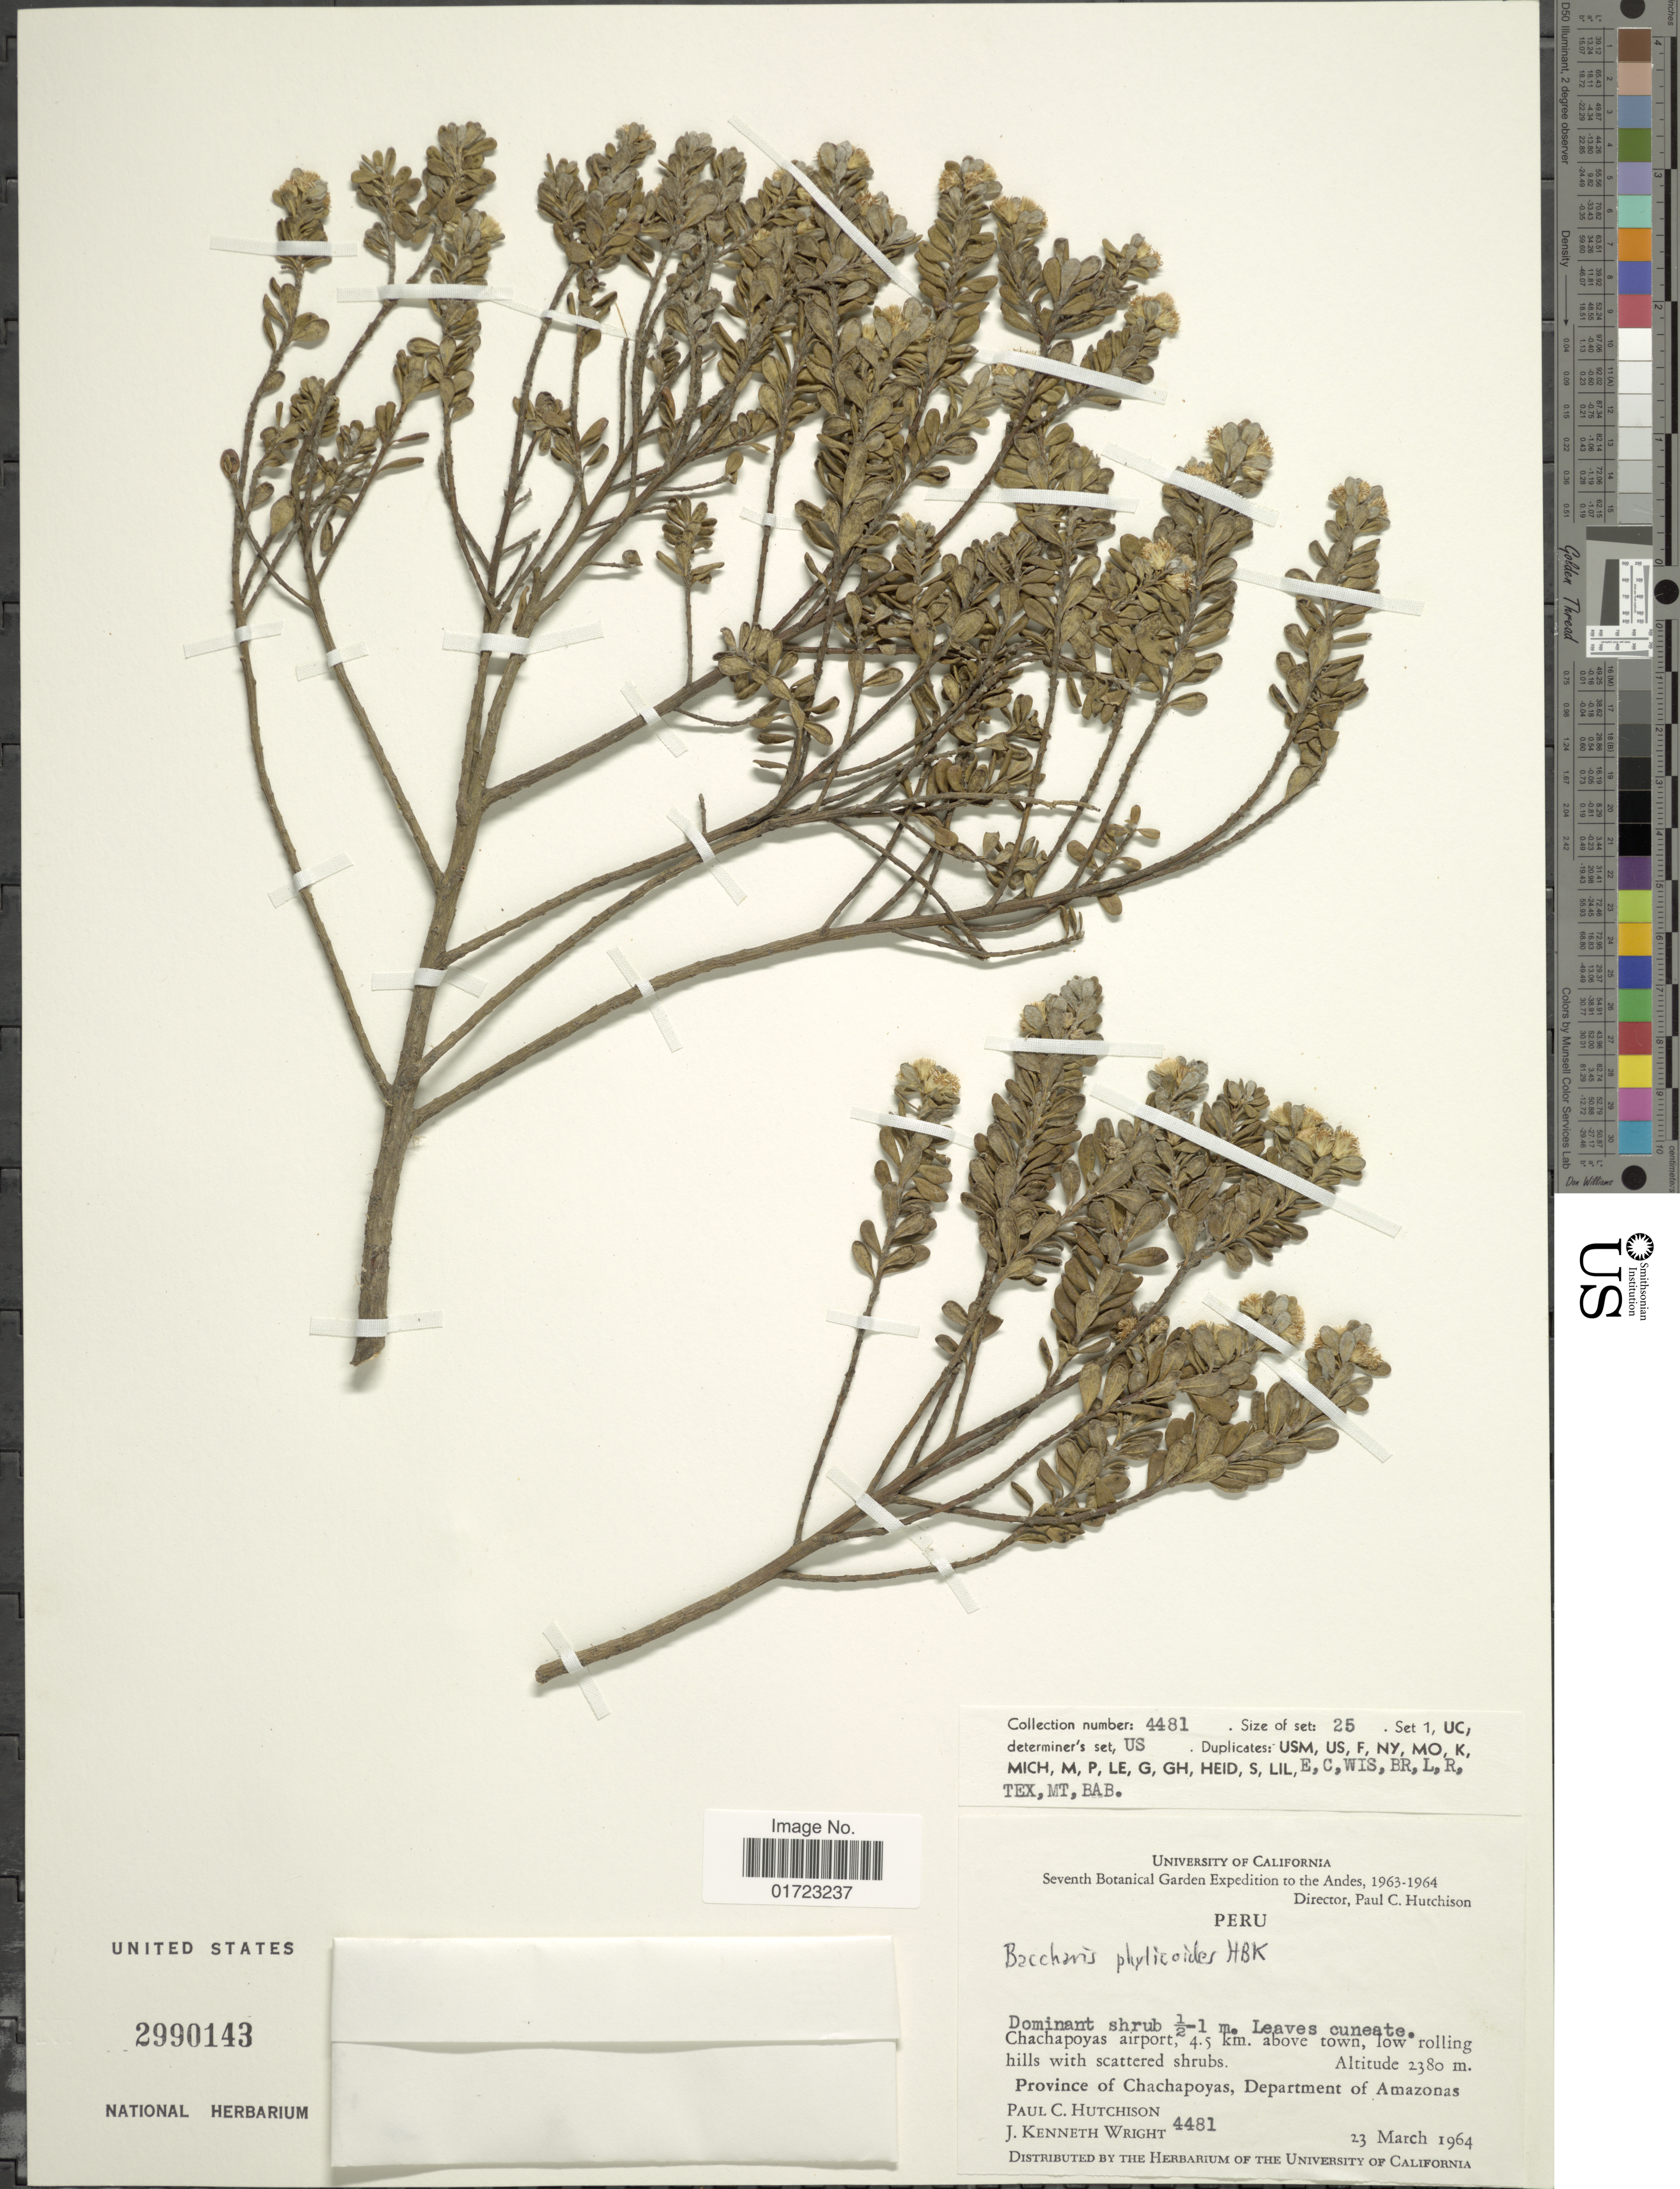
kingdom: Plantae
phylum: Tracheophyta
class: Magnoliopsida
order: Asterales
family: Asteraceae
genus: Baccharis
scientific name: Baccharis phylicoides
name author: Kunth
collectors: P. C. Hutchison & J. K. Wright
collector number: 4481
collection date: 1964-03-23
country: Peru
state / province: Amazonas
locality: Province Chachapoyas, Chachapoyas airport 4.5 km above town Low rolling hills, Province of Chachapoyas, Department of Amazonas.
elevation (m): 2380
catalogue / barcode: US 2990143